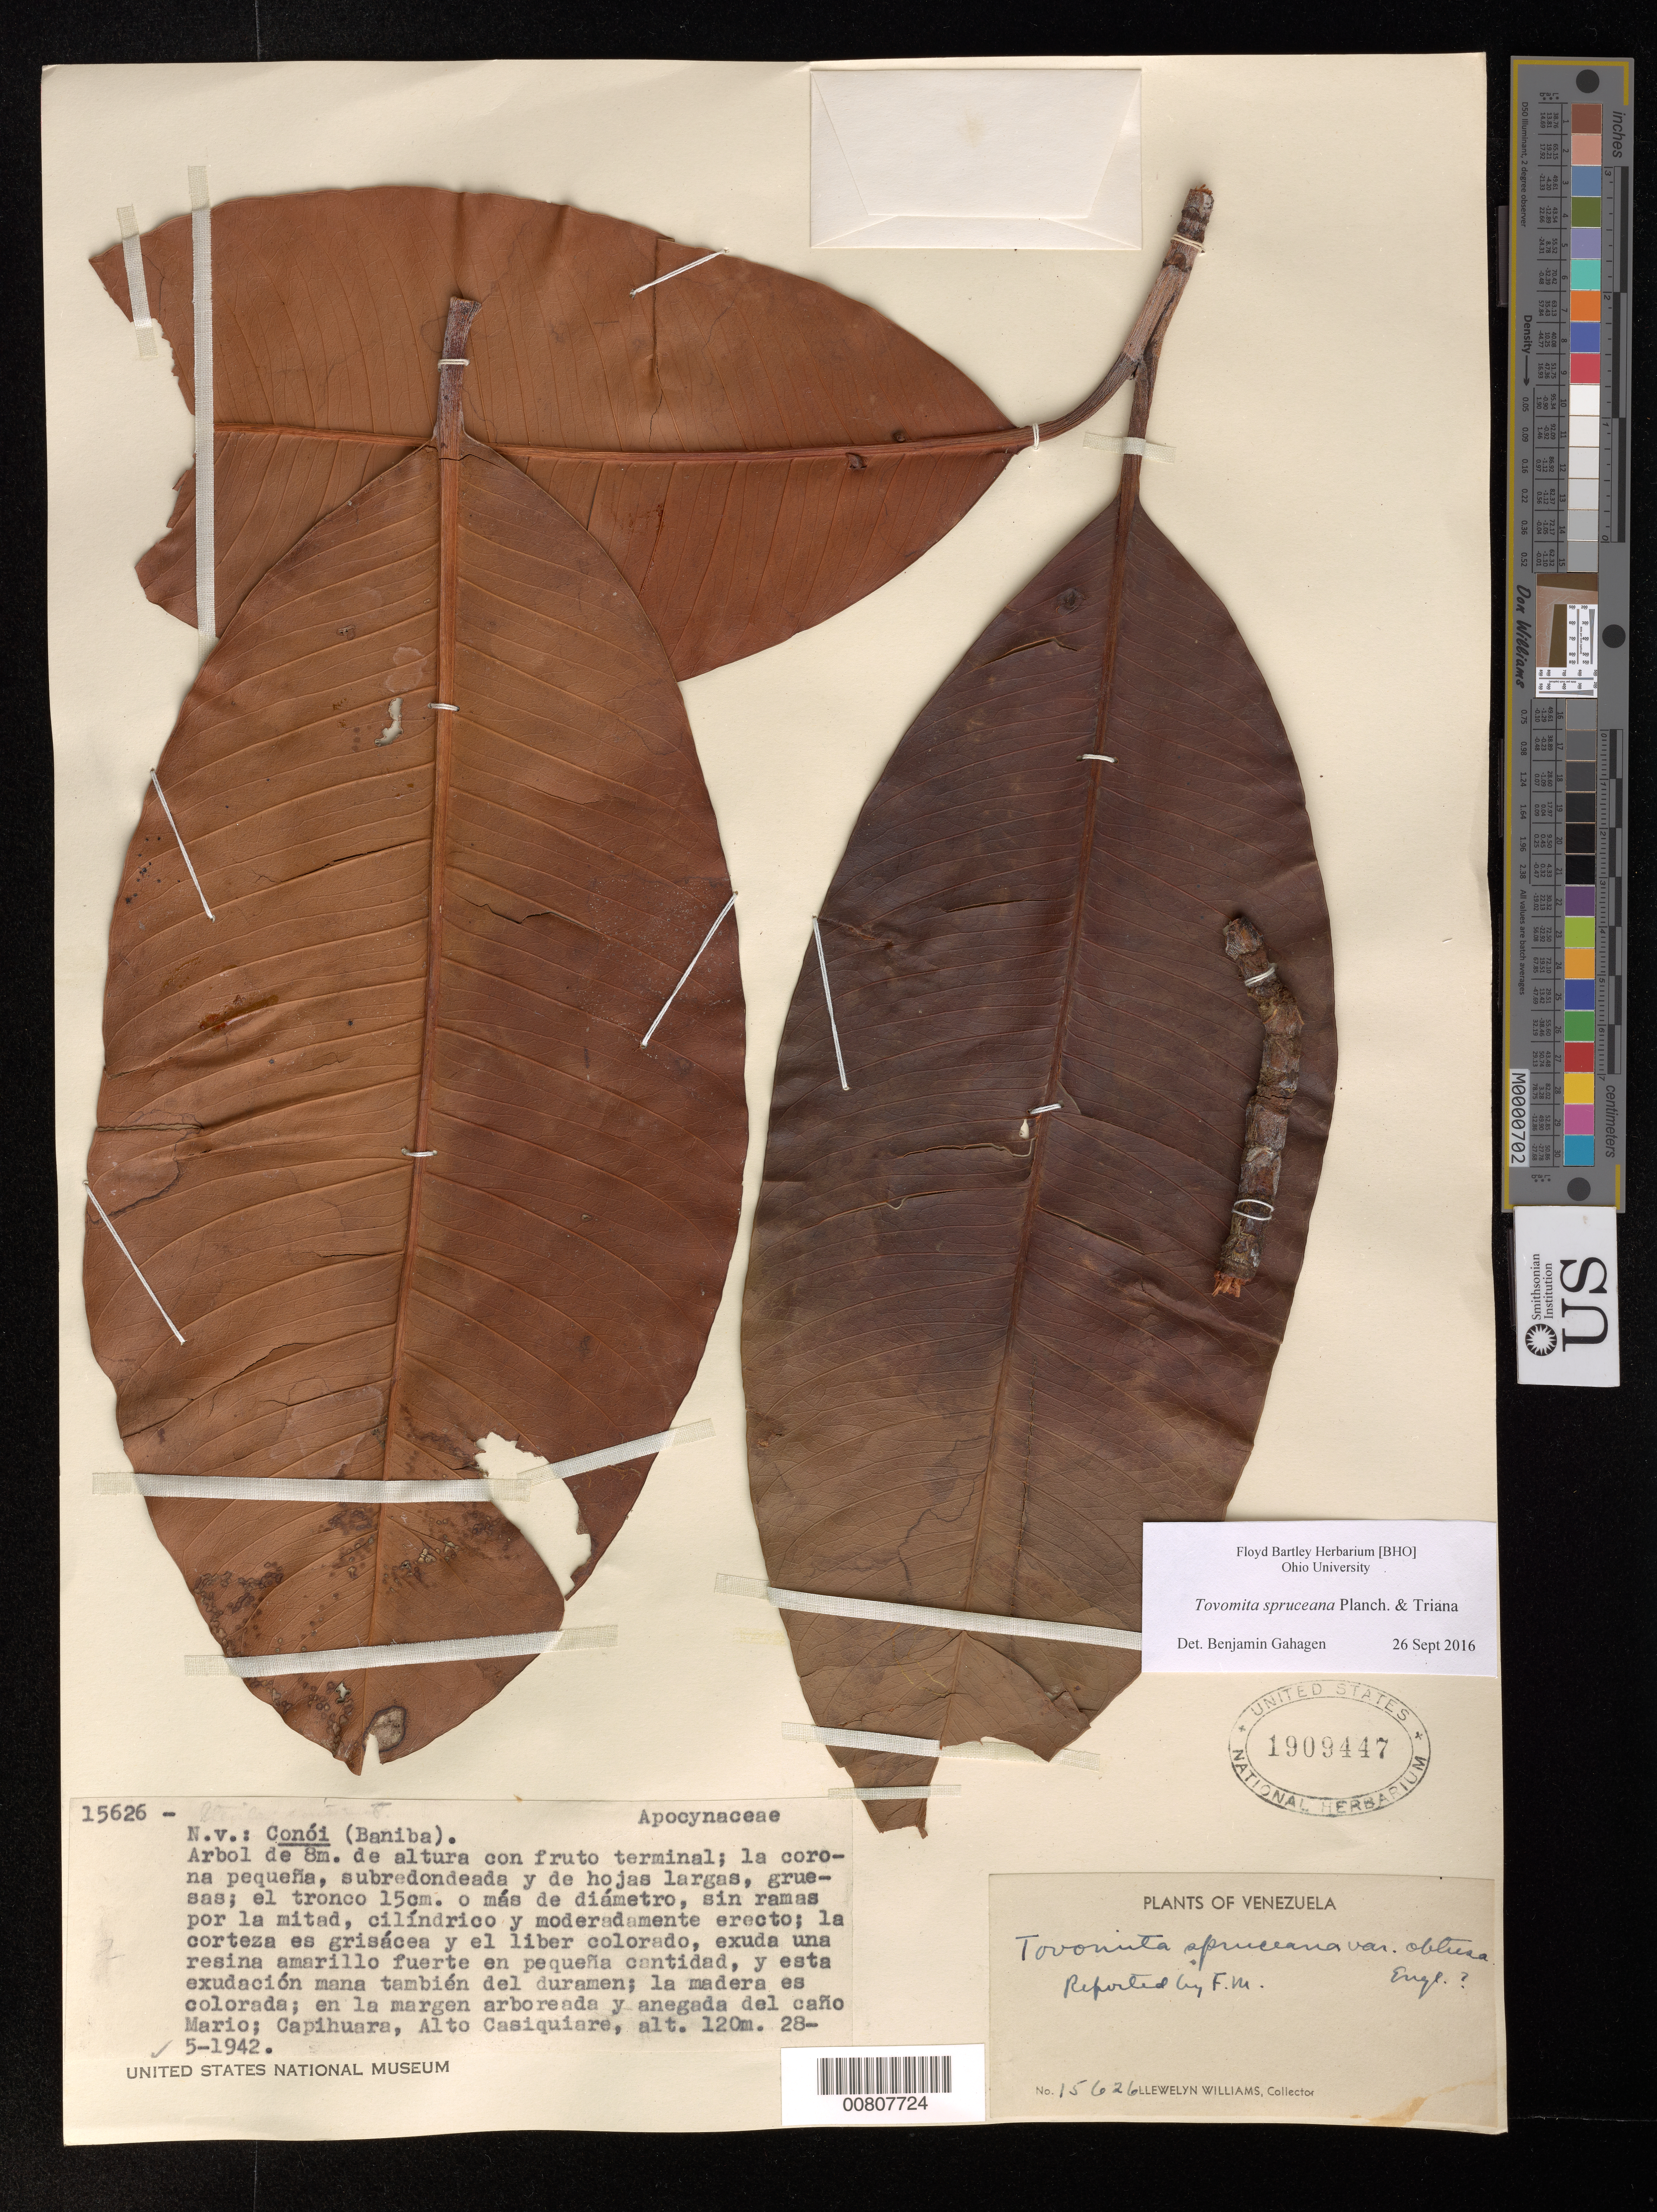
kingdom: Plantae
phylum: Tracheophyta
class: Magnoliopsida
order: Malpighiales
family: Clusiaceae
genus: Tovomita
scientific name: Tovomita spruceana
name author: Planch. & Triana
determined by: Gahagen, Benjamin, (BHO), Ohio University (UNITED STATES)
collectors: Ll. Williams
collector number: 15626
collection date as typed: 28-May-42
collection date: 1942-05-28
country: Venezuela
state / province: Amazonas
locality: Capihuara, Alto Casiquiare, Caño Marío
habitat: Margen arboreada y anegada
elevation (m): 120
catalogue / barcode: US 1909447